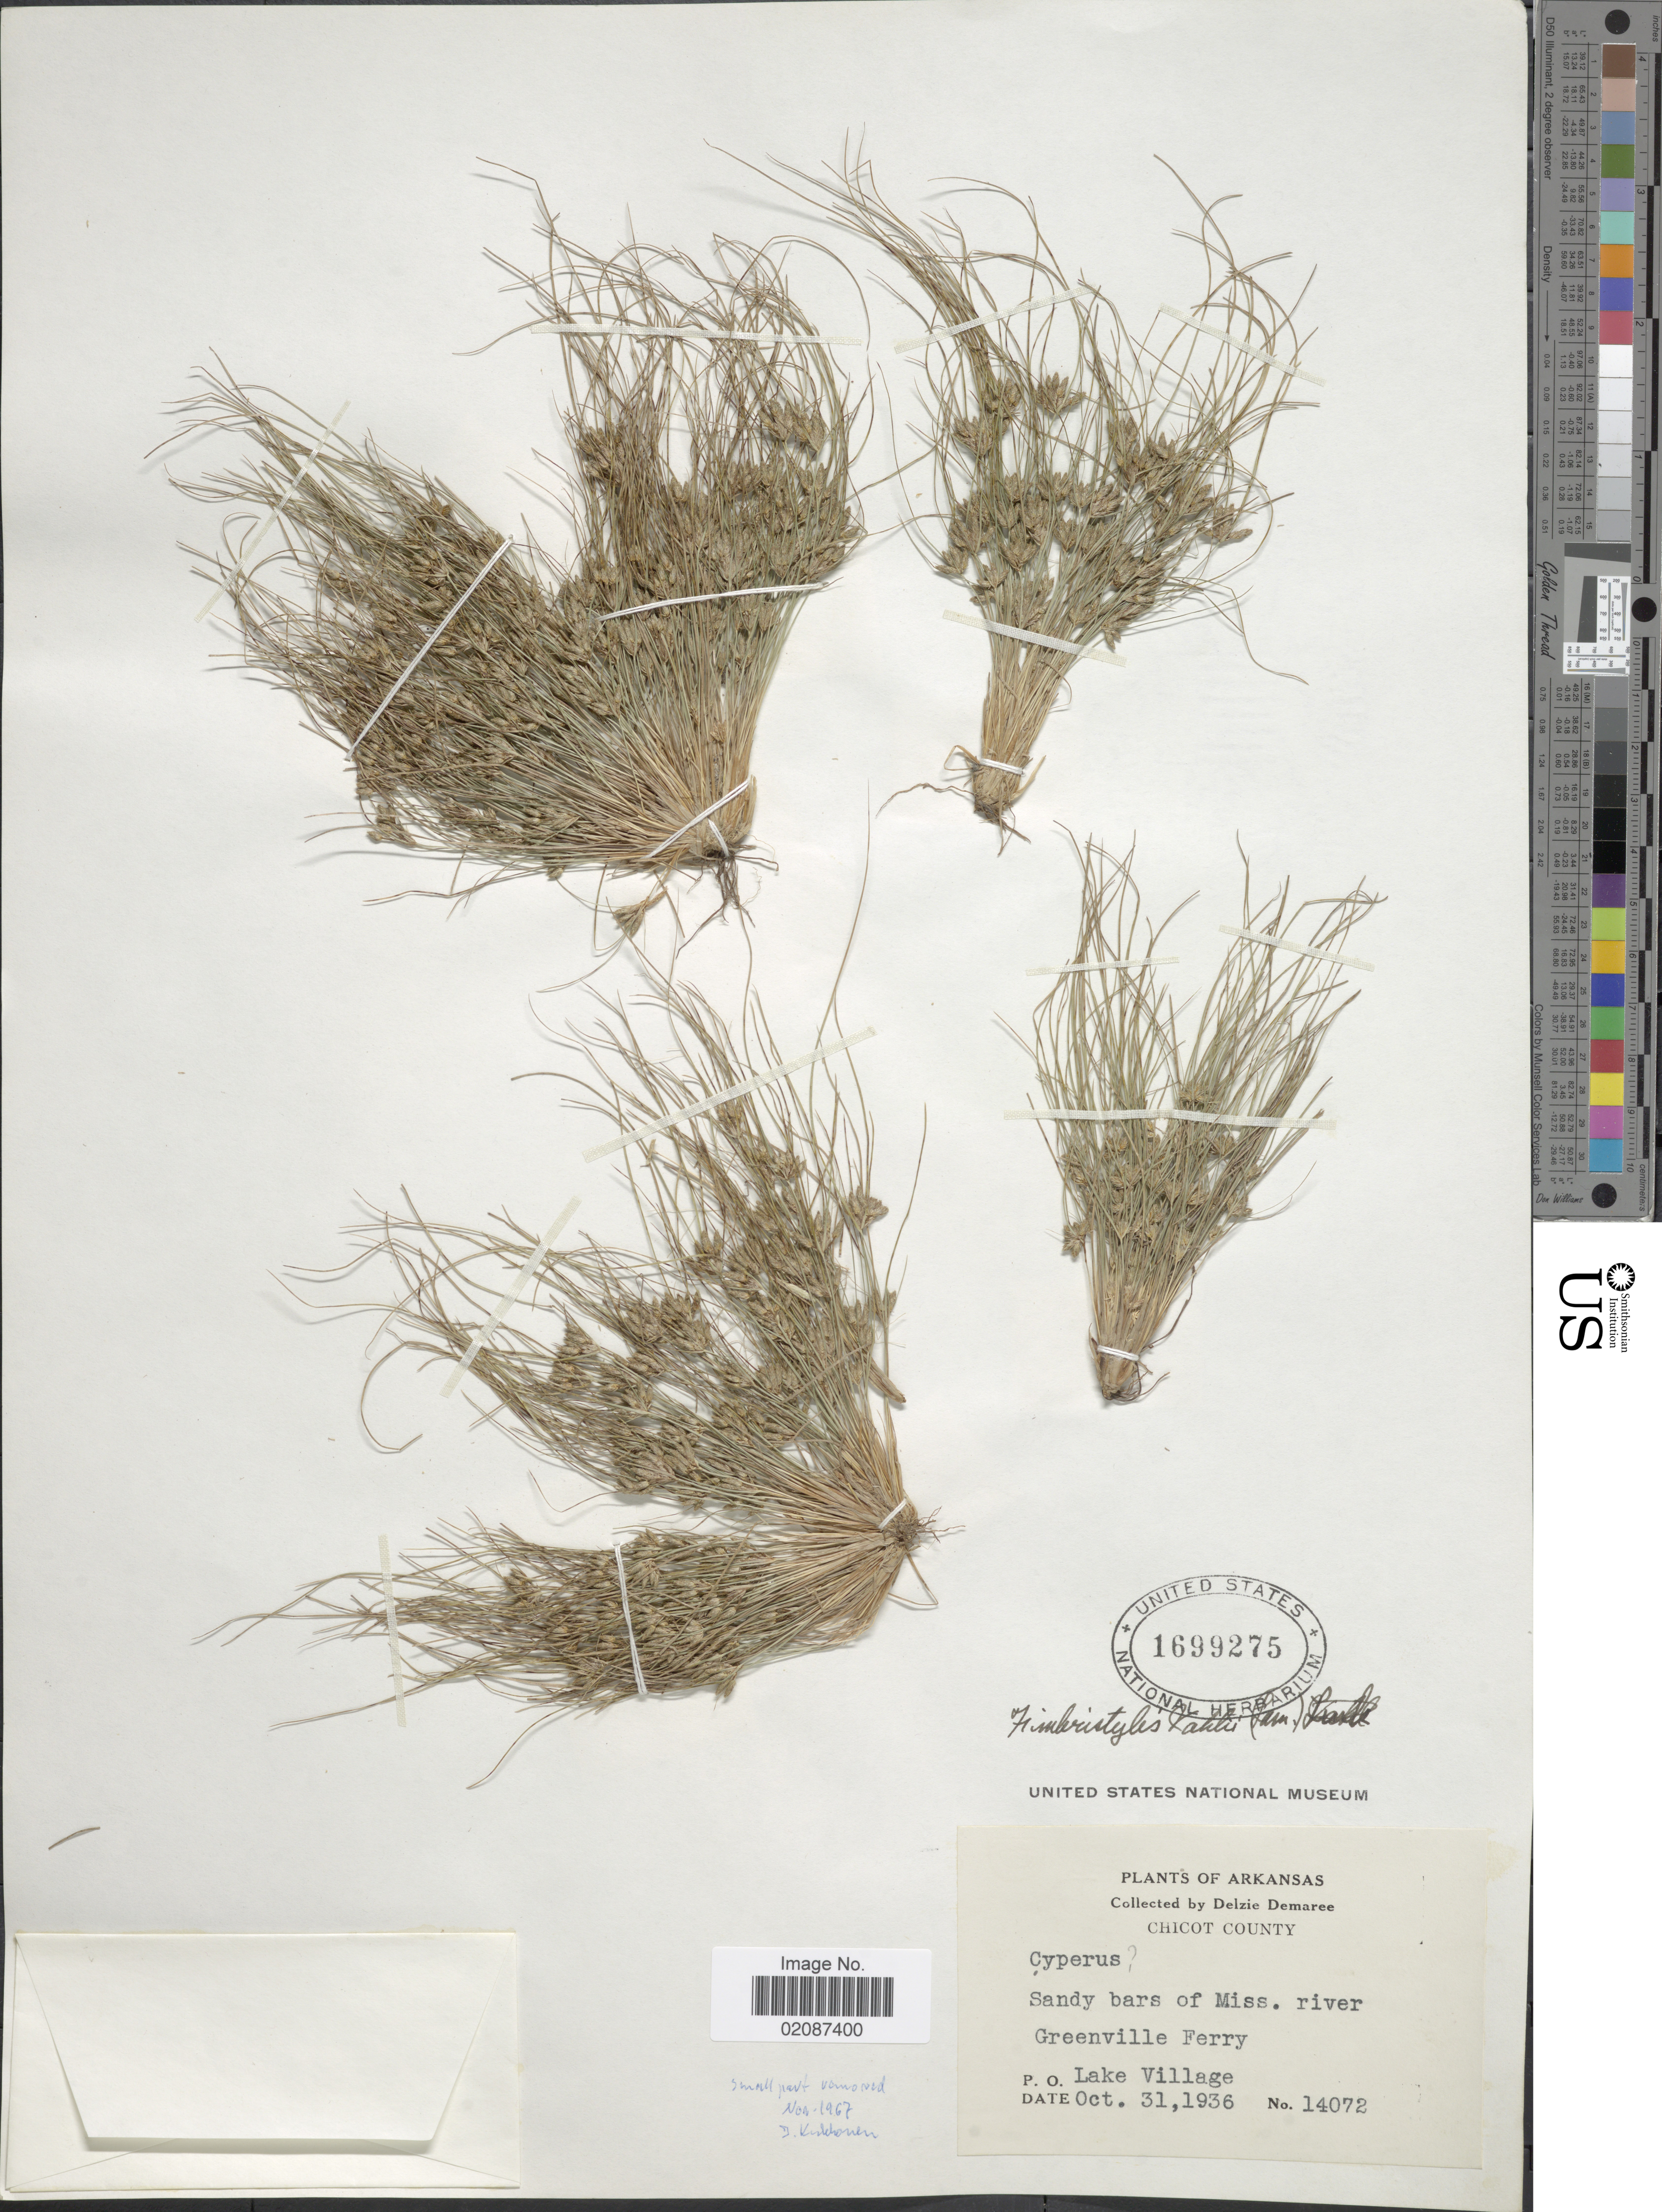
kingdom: Plantae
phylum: Tracheophyta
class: Liliopsida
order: Poales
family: Cyperaceae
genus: Fimbristylis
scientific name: Fimbristylis vahlii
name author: (Lam.) Link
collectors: D. Demaree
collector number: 14072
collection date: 1936-10-31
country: United States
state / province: Arkansas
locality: Chicot County, Sandy bars of Miss. river Greenville Ferry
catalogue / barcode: US 1699275